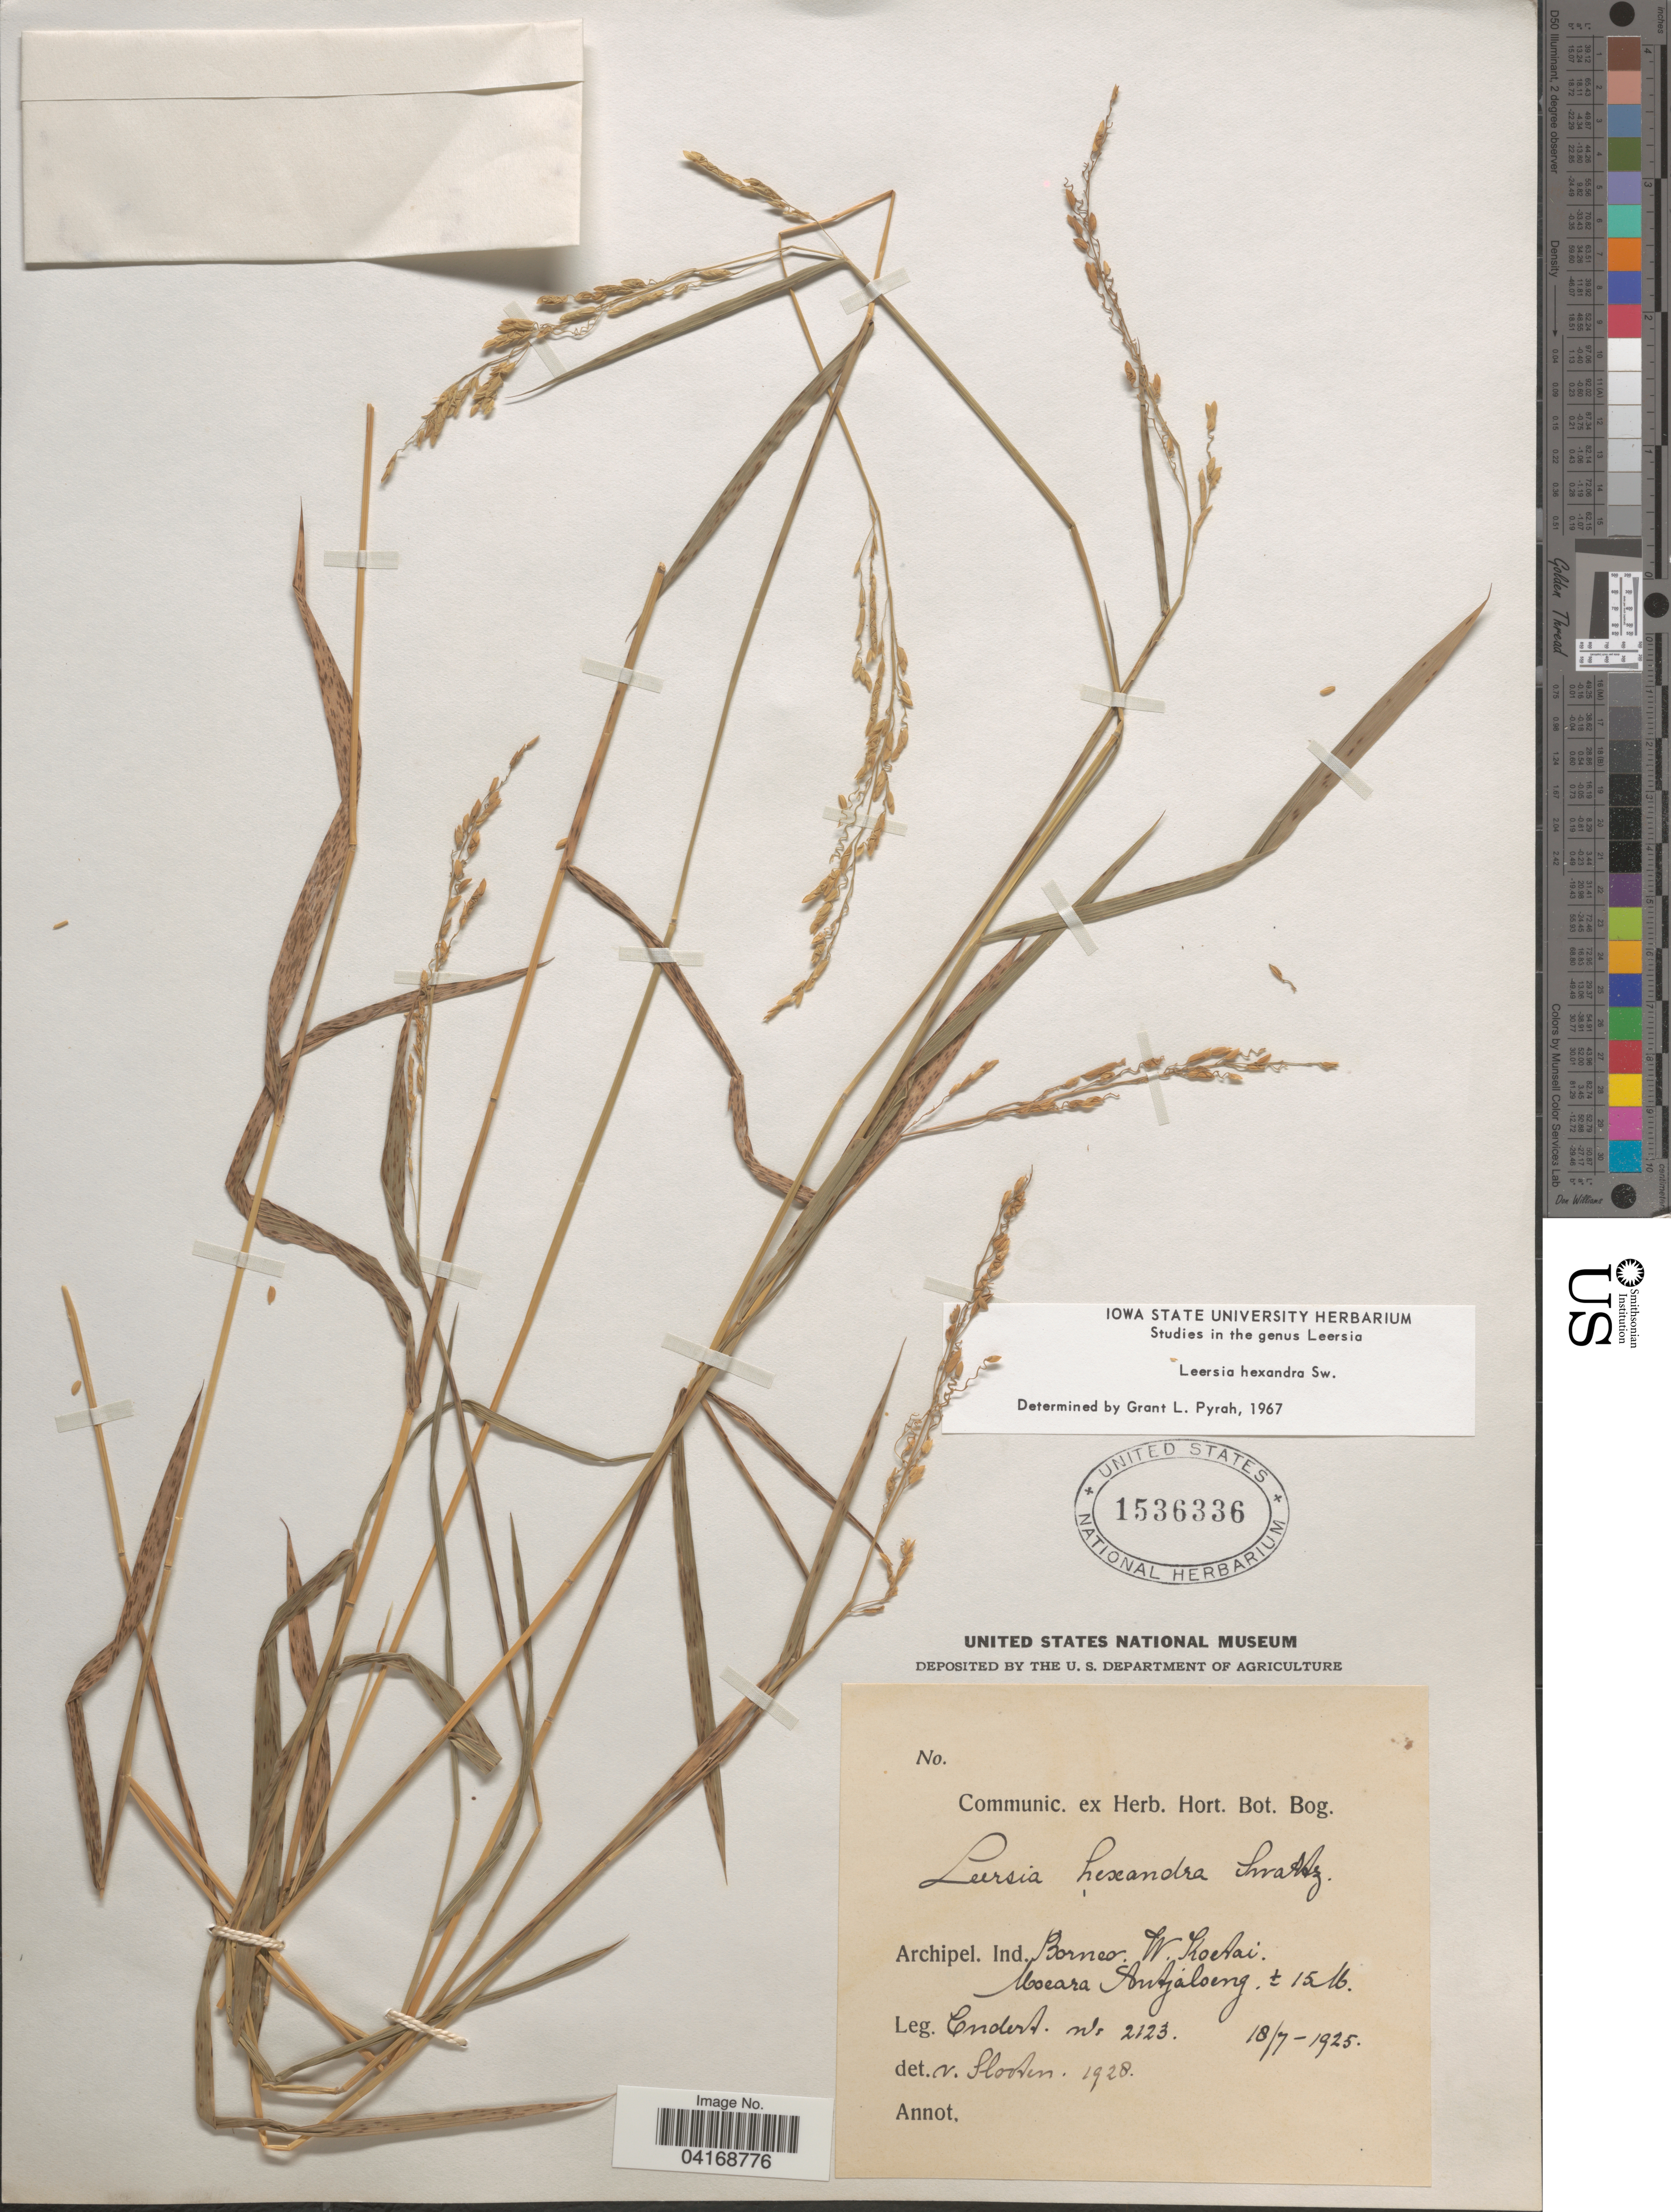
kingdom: Plantae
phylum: Tracheophyta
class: Liliopsida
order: Poales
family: Poaceae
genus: Leersia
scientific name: Leersia hexandra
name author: Sw.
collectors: Endert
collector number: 2123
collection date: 1925-07-18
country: Indonesia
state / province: Kalimantan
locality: Archipel. Ind. Borneo. W. Koetai. Moeara Antjaloeng.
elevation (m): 15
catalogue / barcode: US 1536336